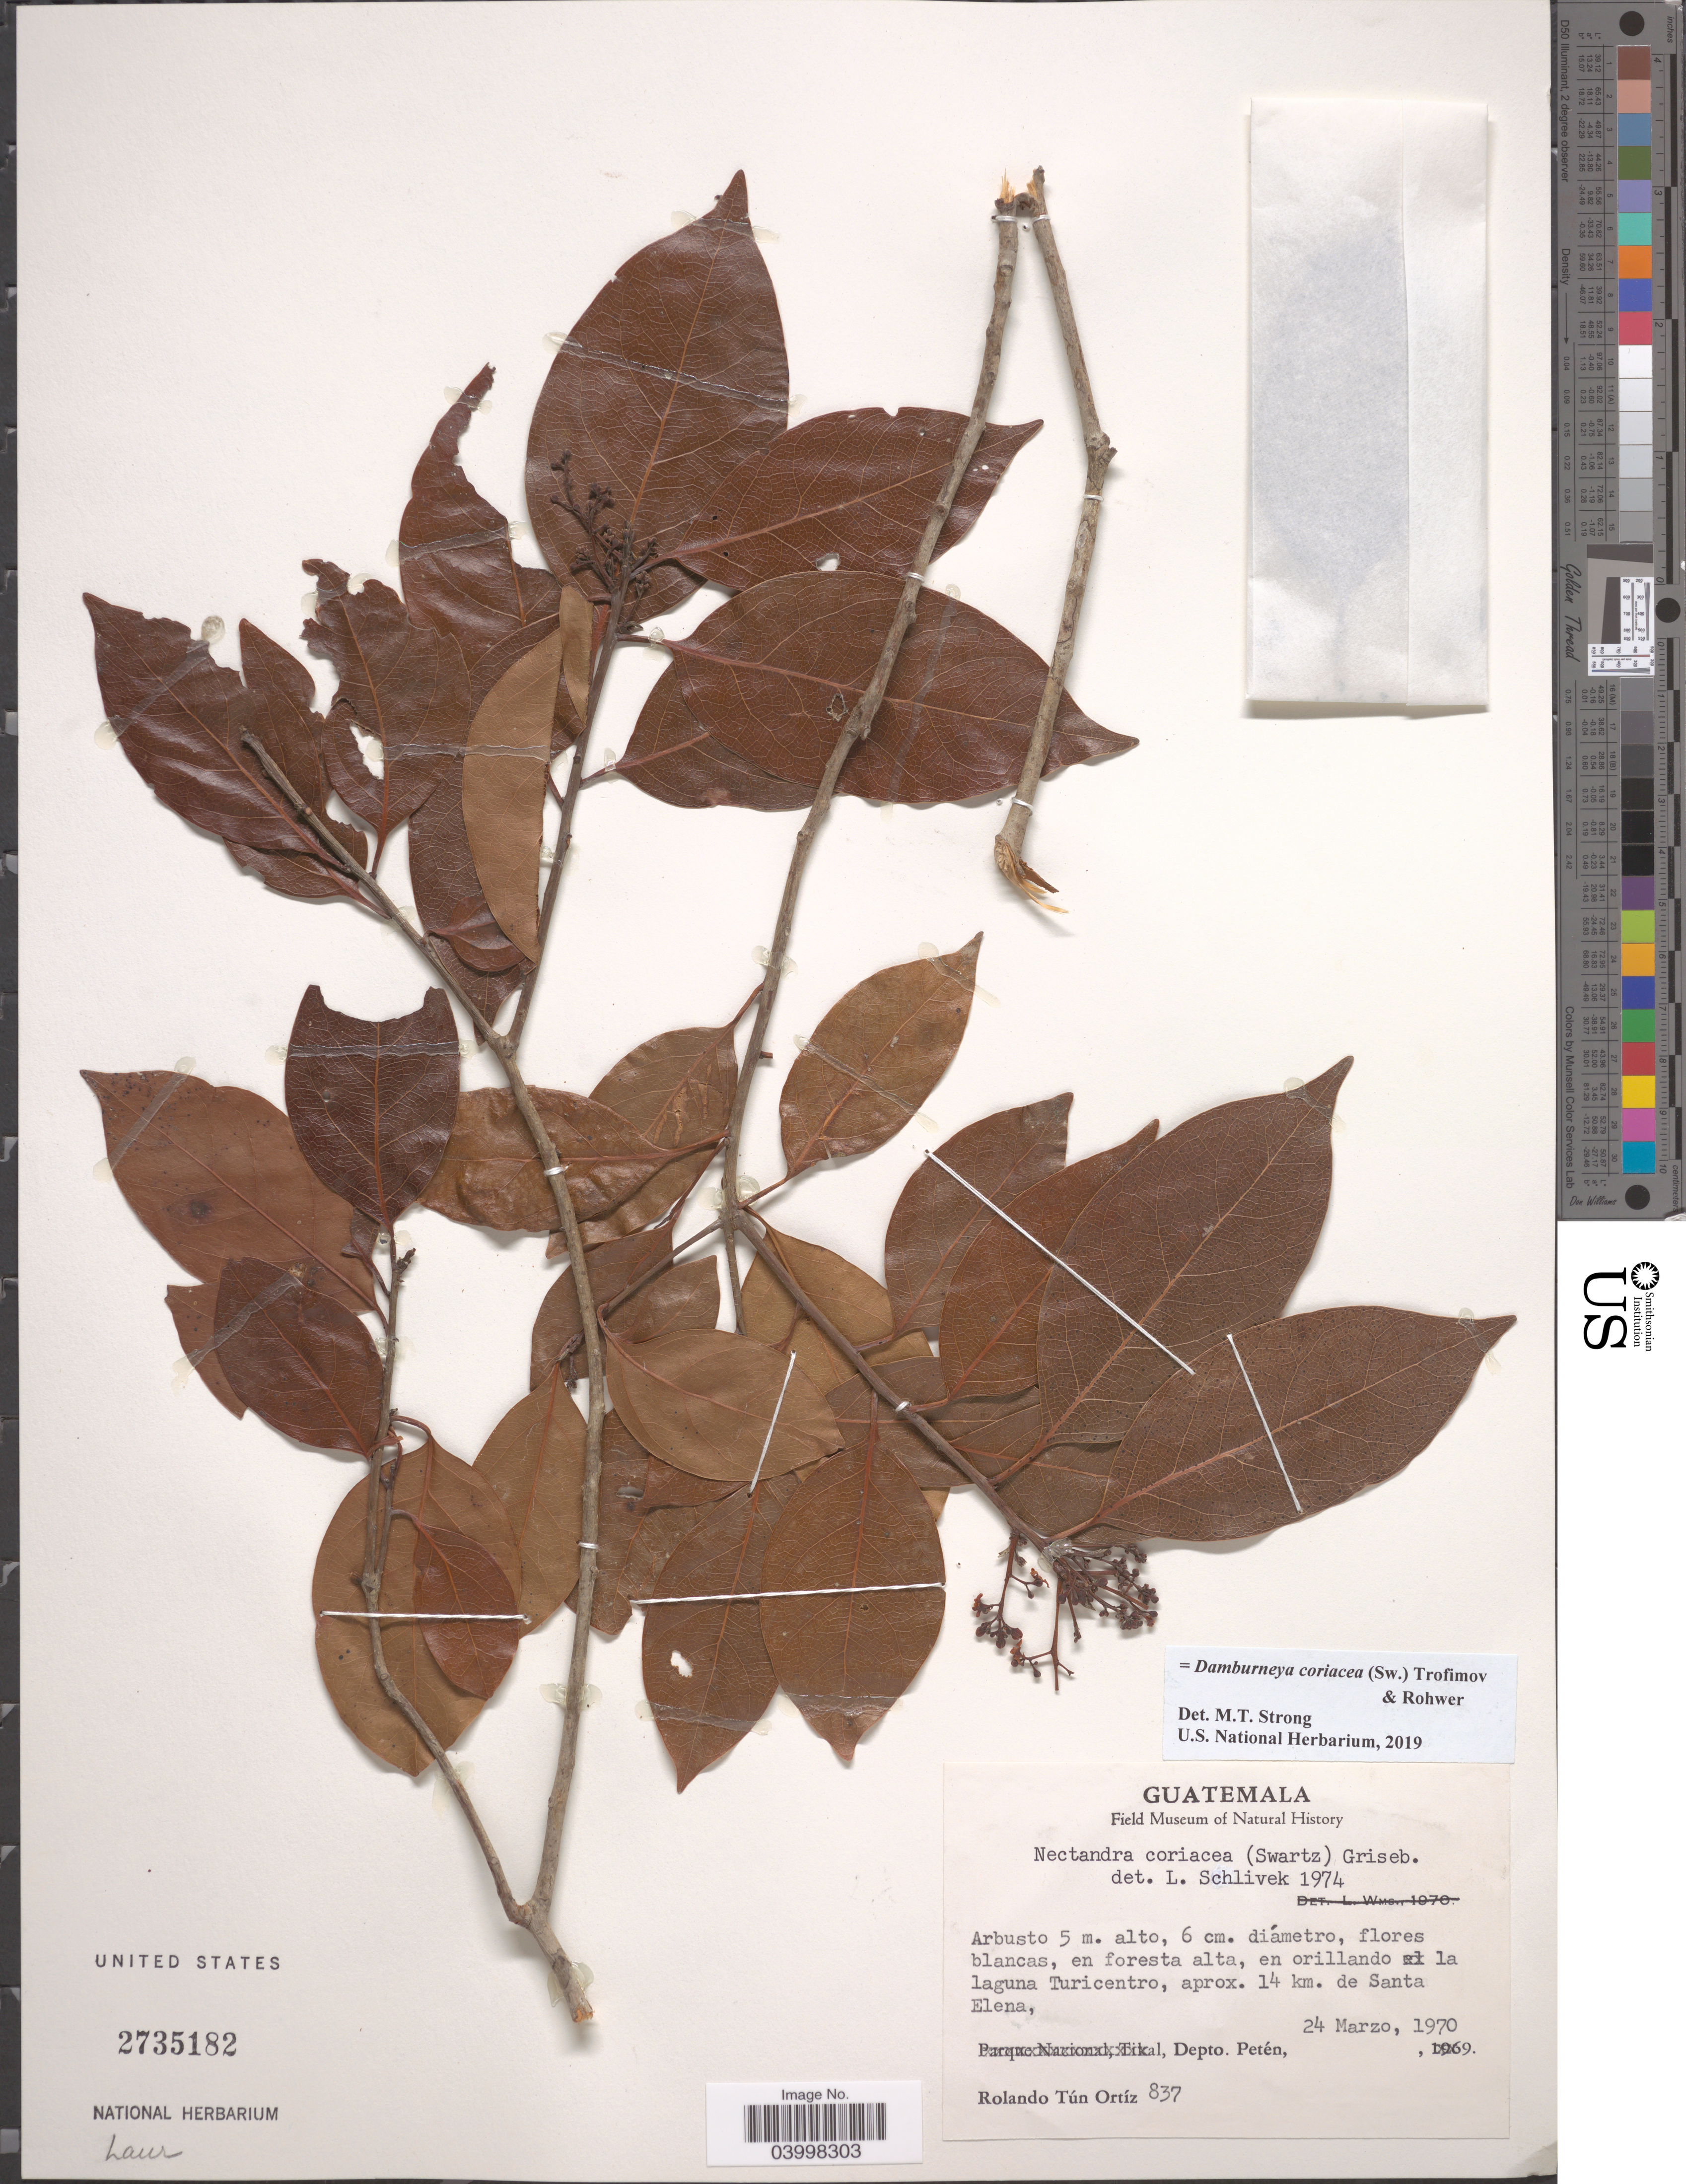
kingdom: Plantae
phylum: Tracheophyta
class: Magnoliopsida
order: Laurales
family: Lauraceae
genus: Damburneya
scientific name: Damburneya coriacea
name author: (Sw.) Trofimov & Rohwer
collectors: R. Ortiz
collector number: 837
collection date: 1970-03-24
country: Guatemala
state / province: El Peten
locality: En orillando la laguna Turicentro, aprox. 14 km. de Santa Elena, Depto. Petén.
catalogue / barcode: US 2735182